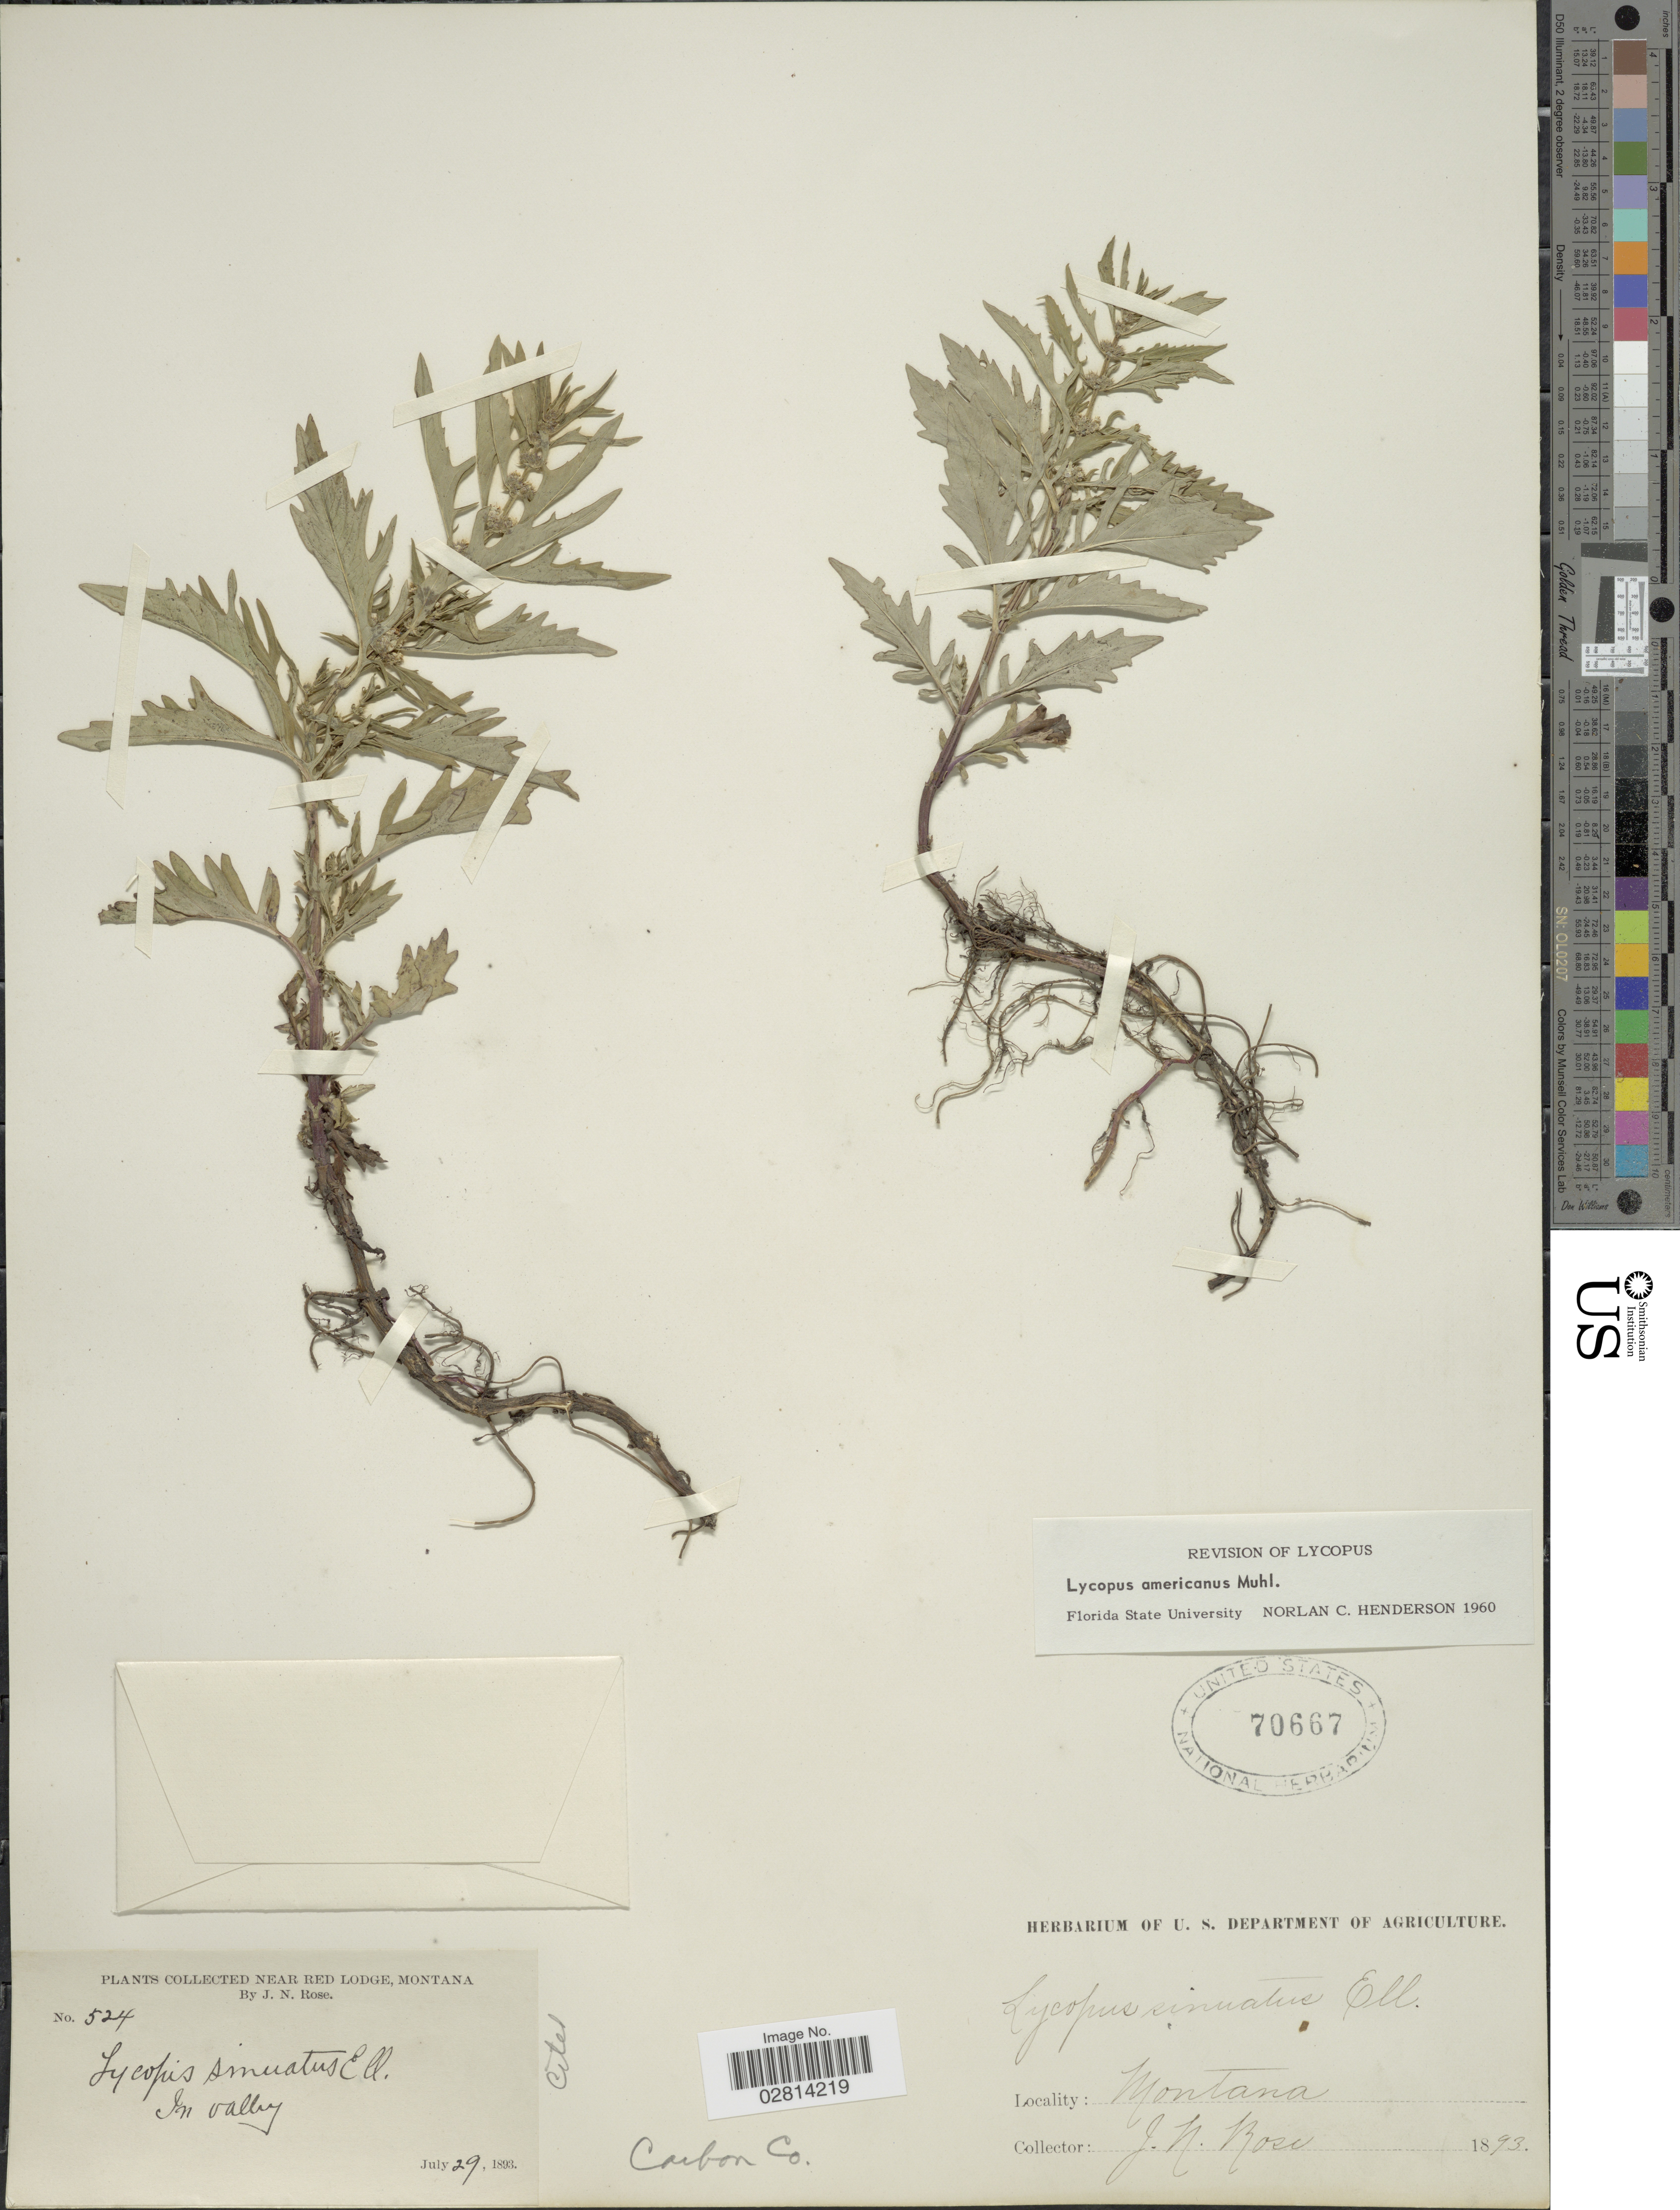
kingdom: Plantae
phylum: Tracheophyta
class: Magnoliopsida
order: Lamiales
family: Lamiaceae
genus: Lycopus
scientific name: Lycopus americanus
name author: Muhl. ex W.P.C. Barton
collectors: J. N. Rose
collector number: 524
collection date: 1893-07-29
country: United States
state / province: Montana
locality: Near Red Lodge, Montana, In valley, Carbon Co.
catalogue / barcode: US 70667